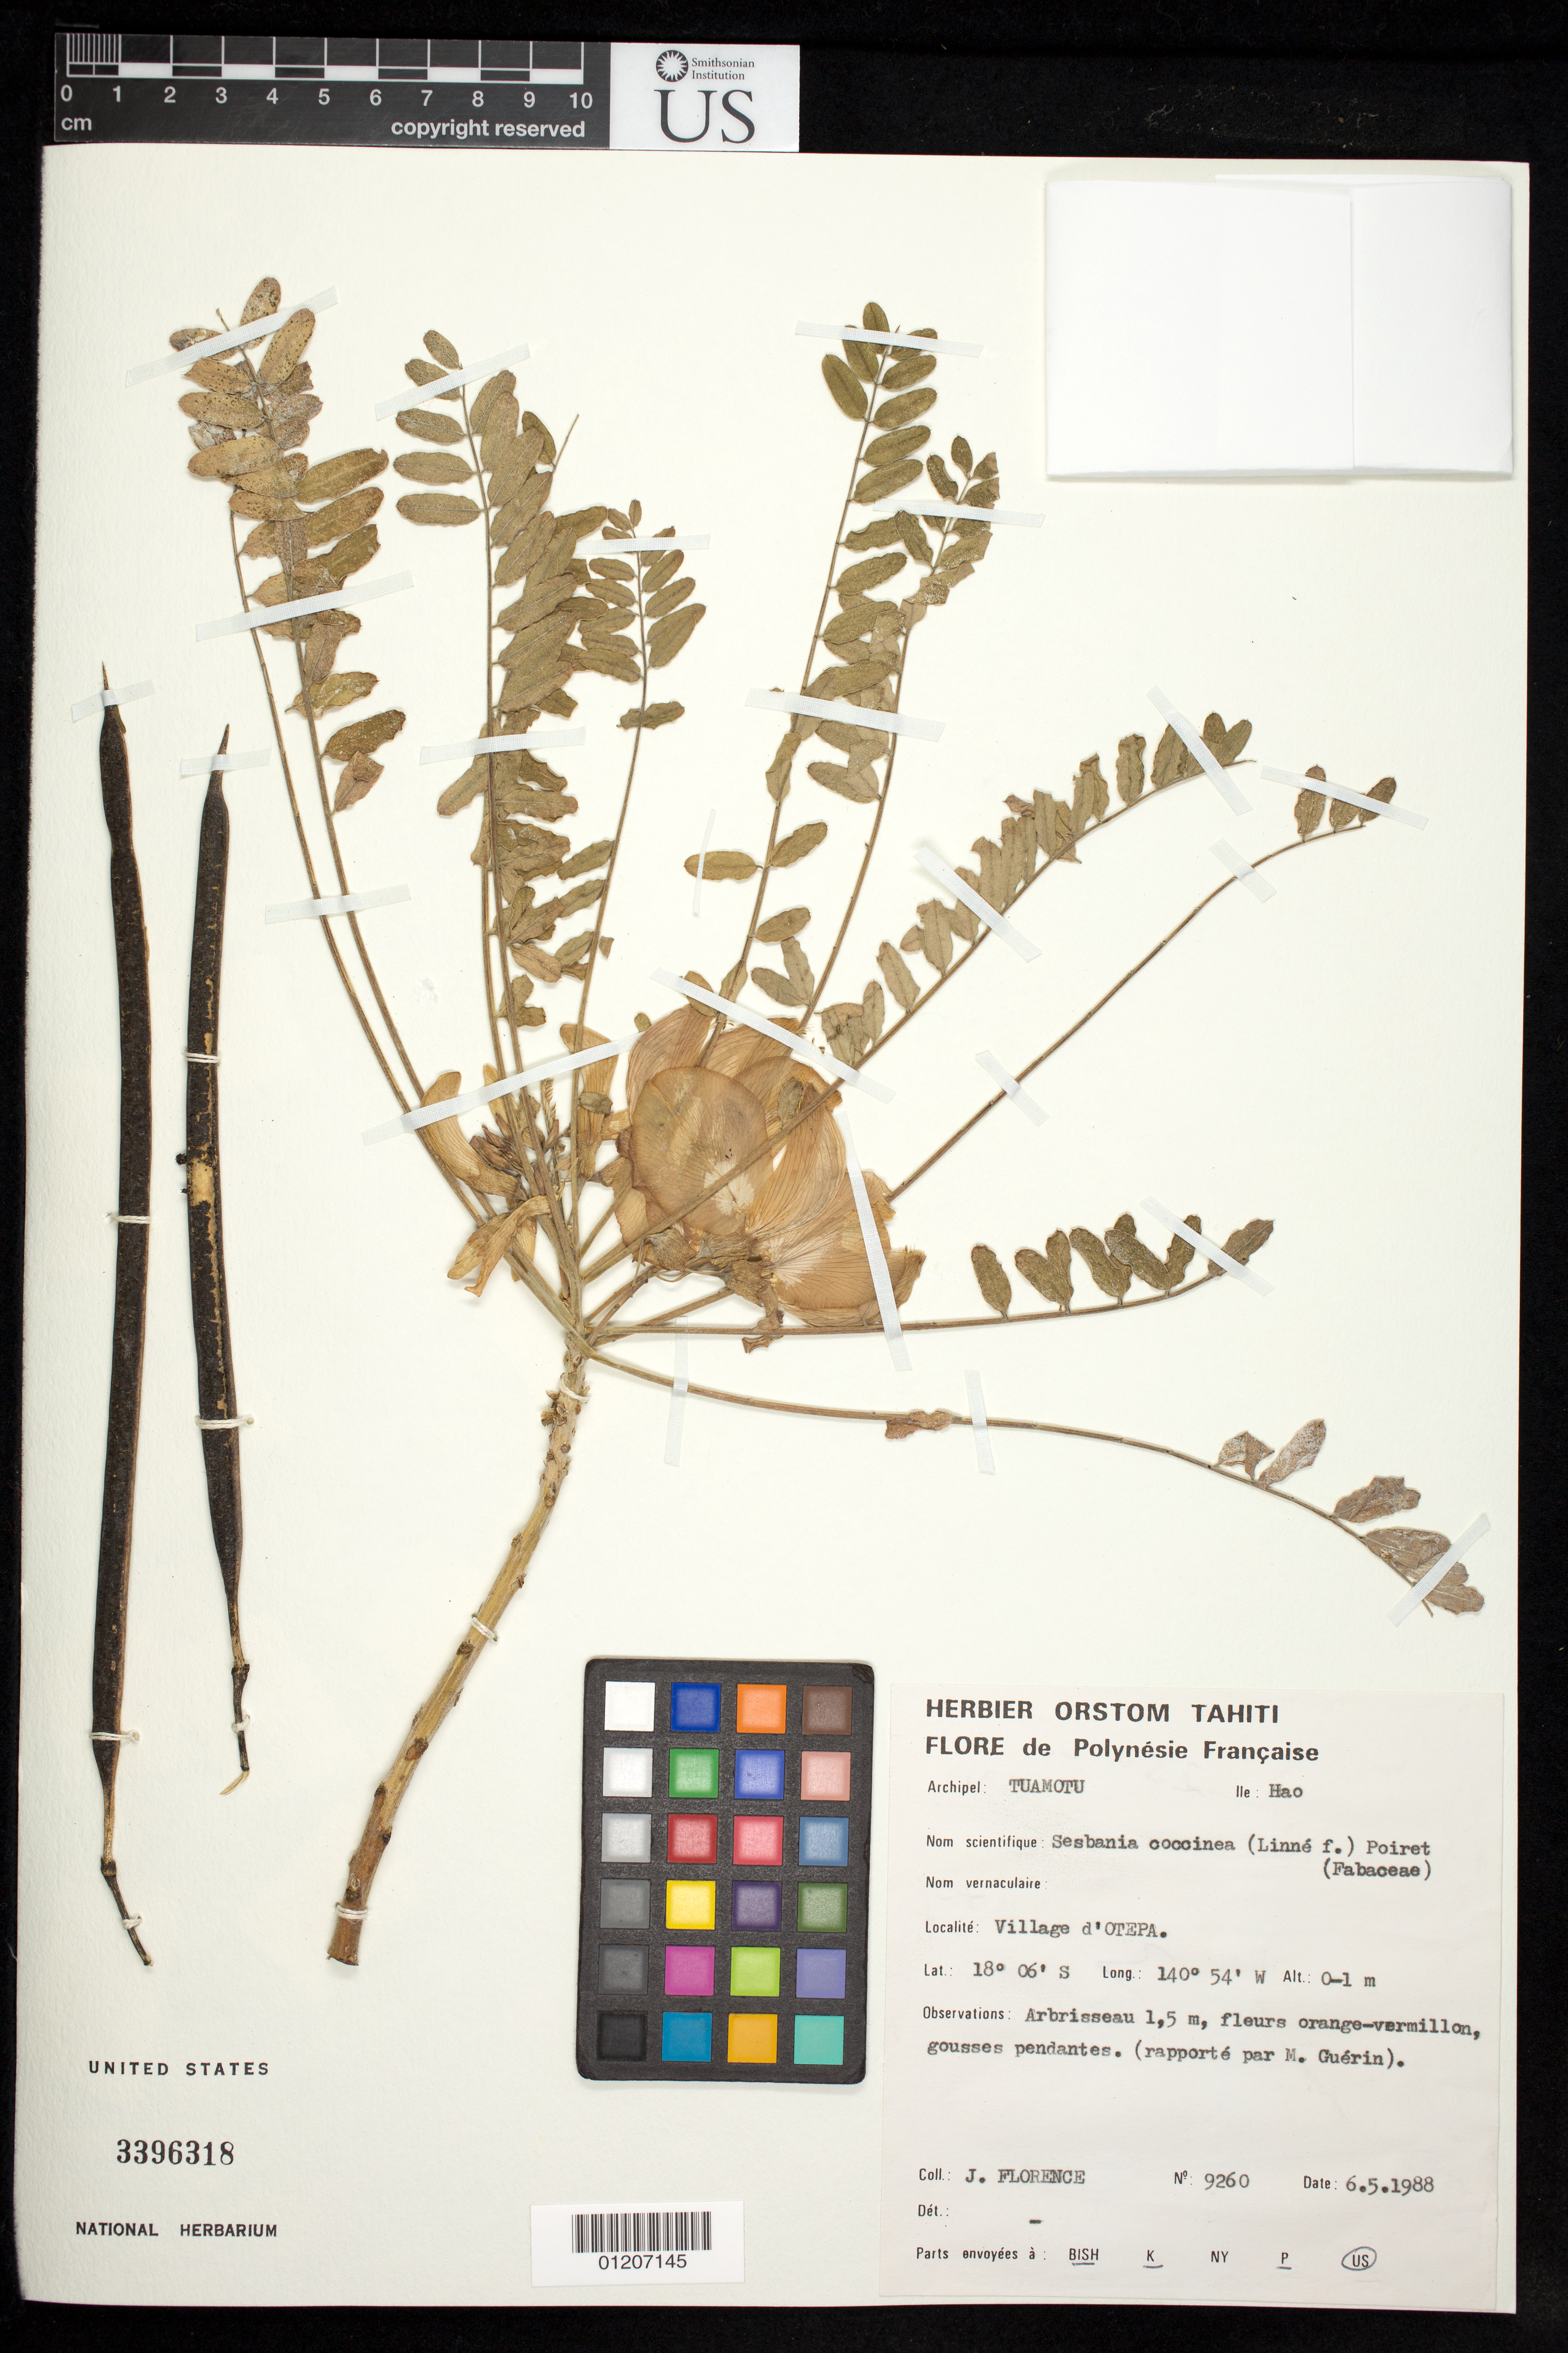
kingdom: Plantae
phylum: Tracheophyta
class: Magnoliopsida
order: Fabales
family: Fabaceae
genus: Sesbania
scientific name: Sesbania coccinea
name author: (L. f.) Poir.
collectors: J. Florence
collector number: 9260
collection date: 1988-05-06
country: French Polynesia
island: Hao Atoll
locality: Village d'Otepa.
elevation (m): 2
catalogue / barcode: US 3396318